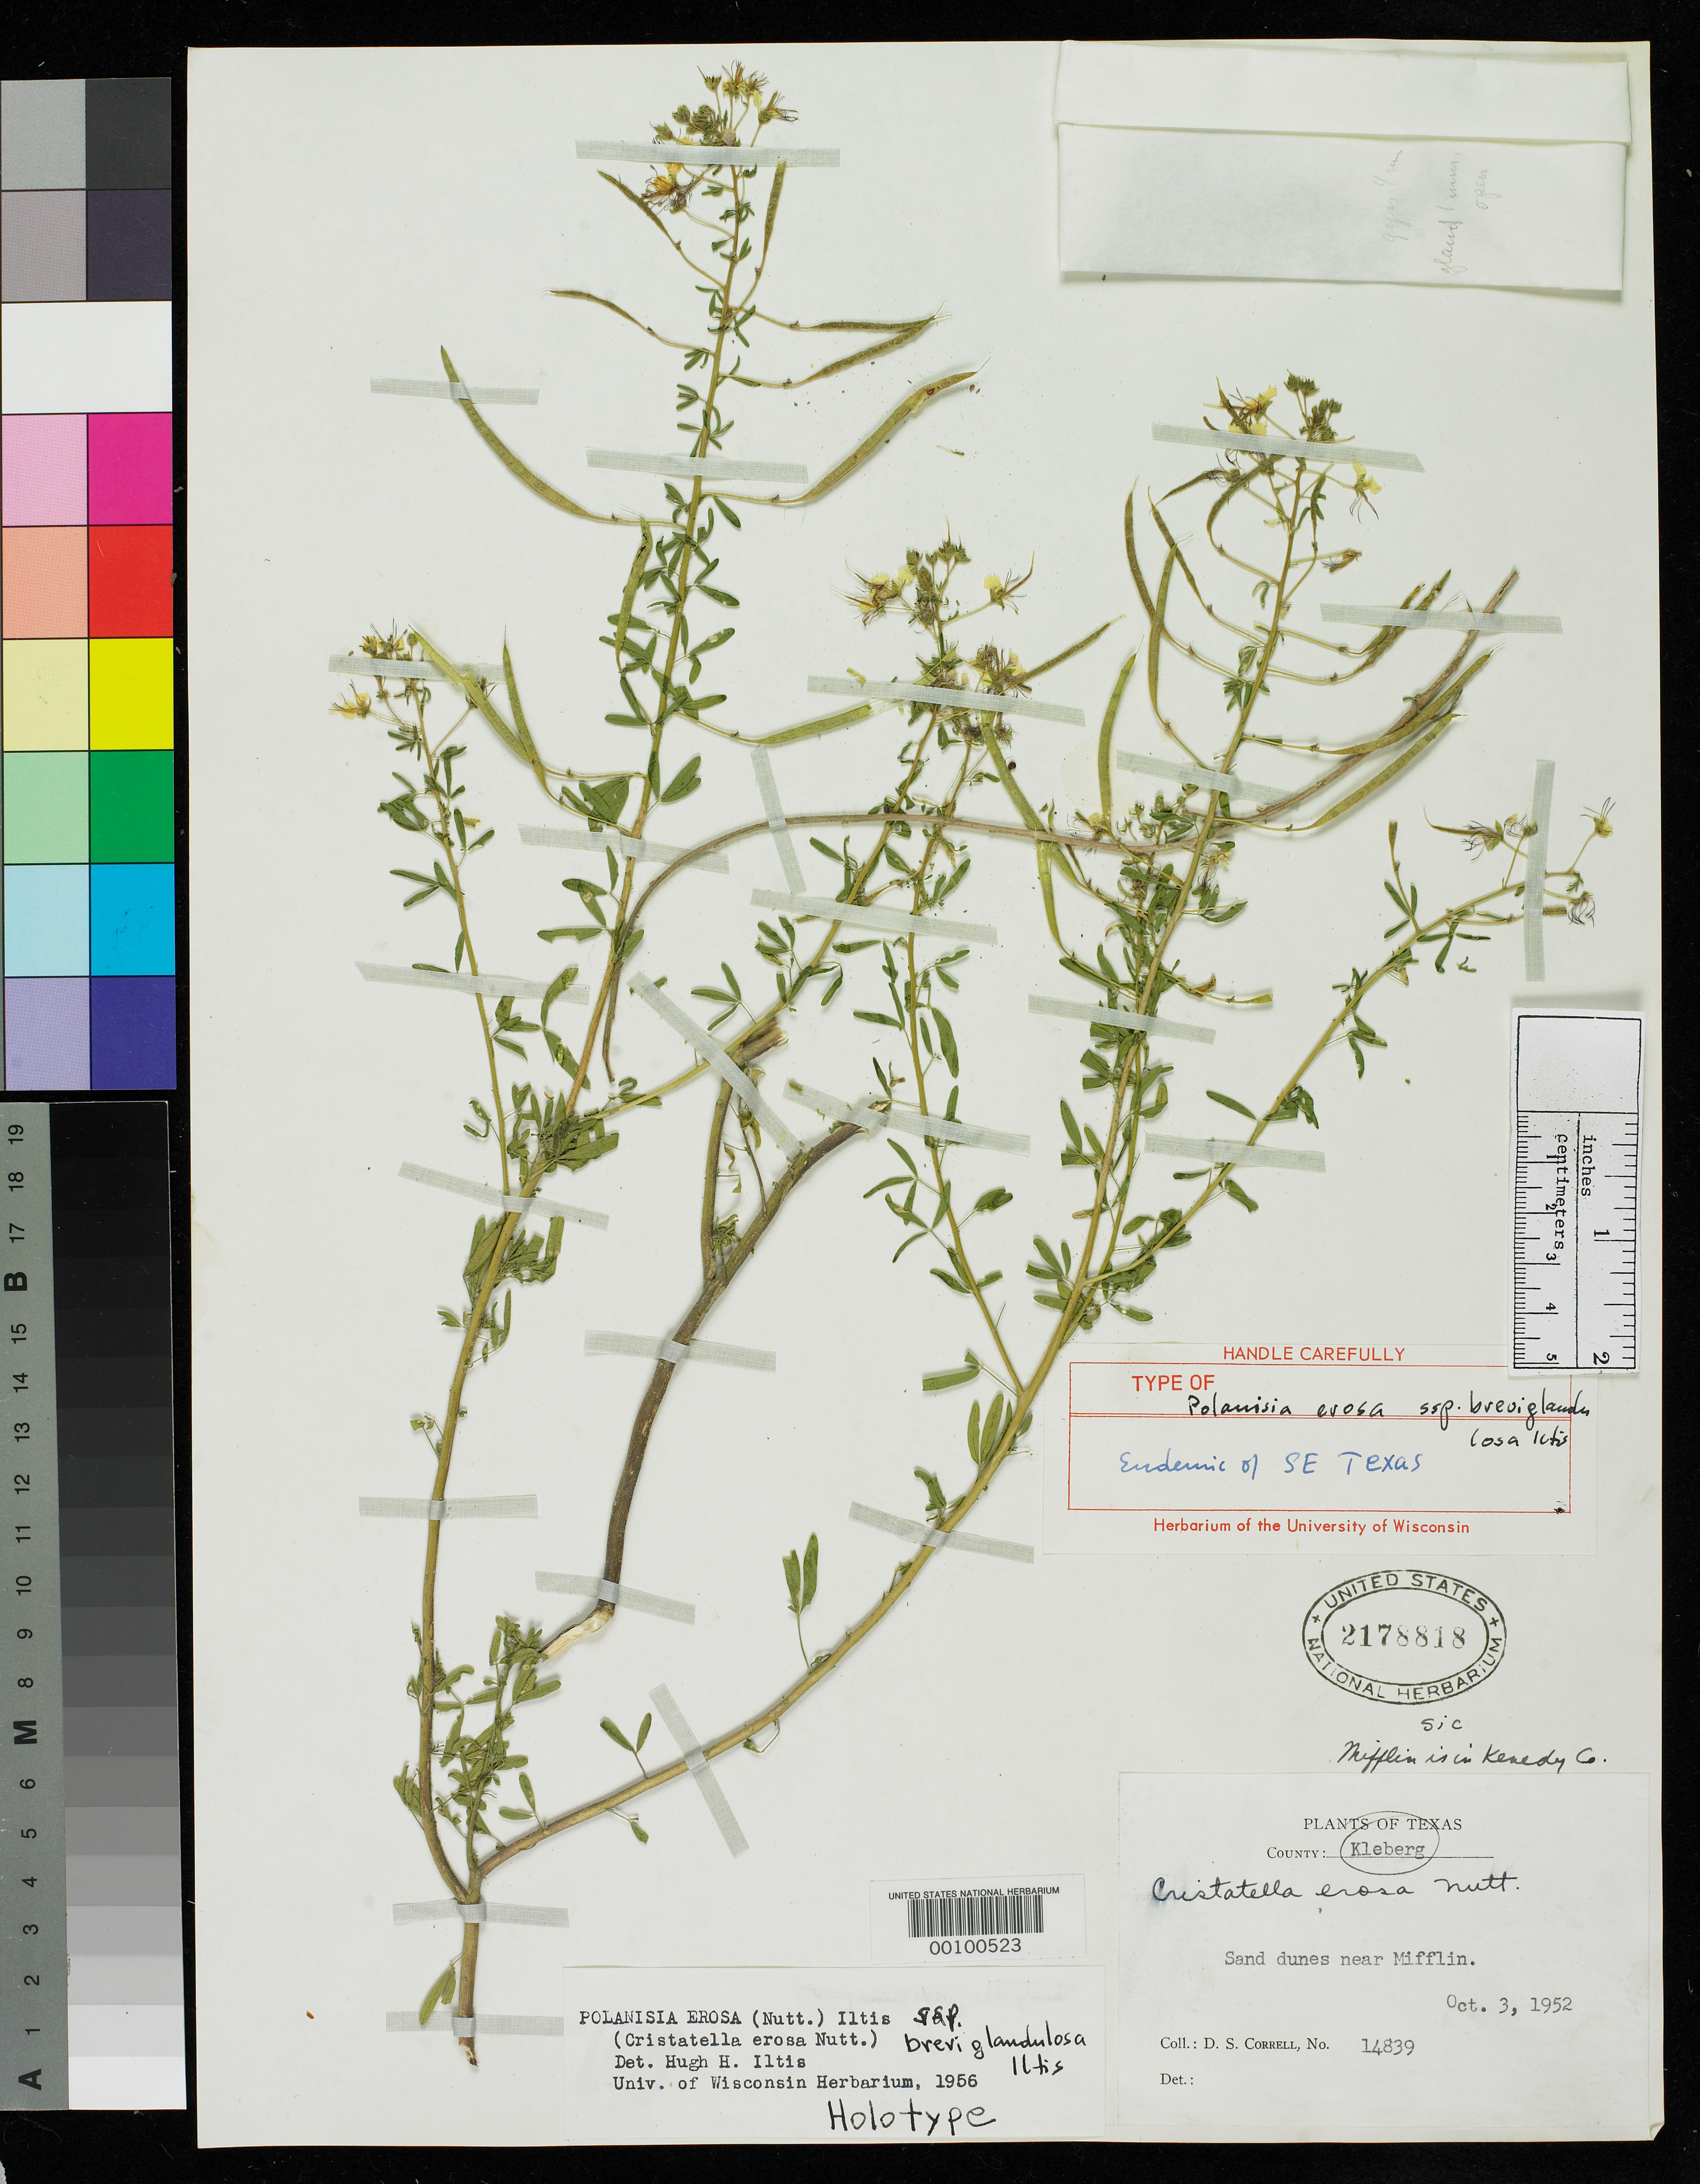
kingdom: Plantae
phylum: Tracheophyta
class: Magnoliopsida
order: Brassicales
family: Cleomaceae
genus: Polanisia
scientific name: Polanisia erosa subsp. breviglandulosa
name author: Iltis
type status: Holotype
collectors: D. S. Correll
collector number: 14839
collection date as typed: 03 Oct 1952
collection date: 1952-10-03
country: United States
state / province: Texas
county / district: Kenedy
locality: Near Miflen.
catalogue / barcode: US 2178818